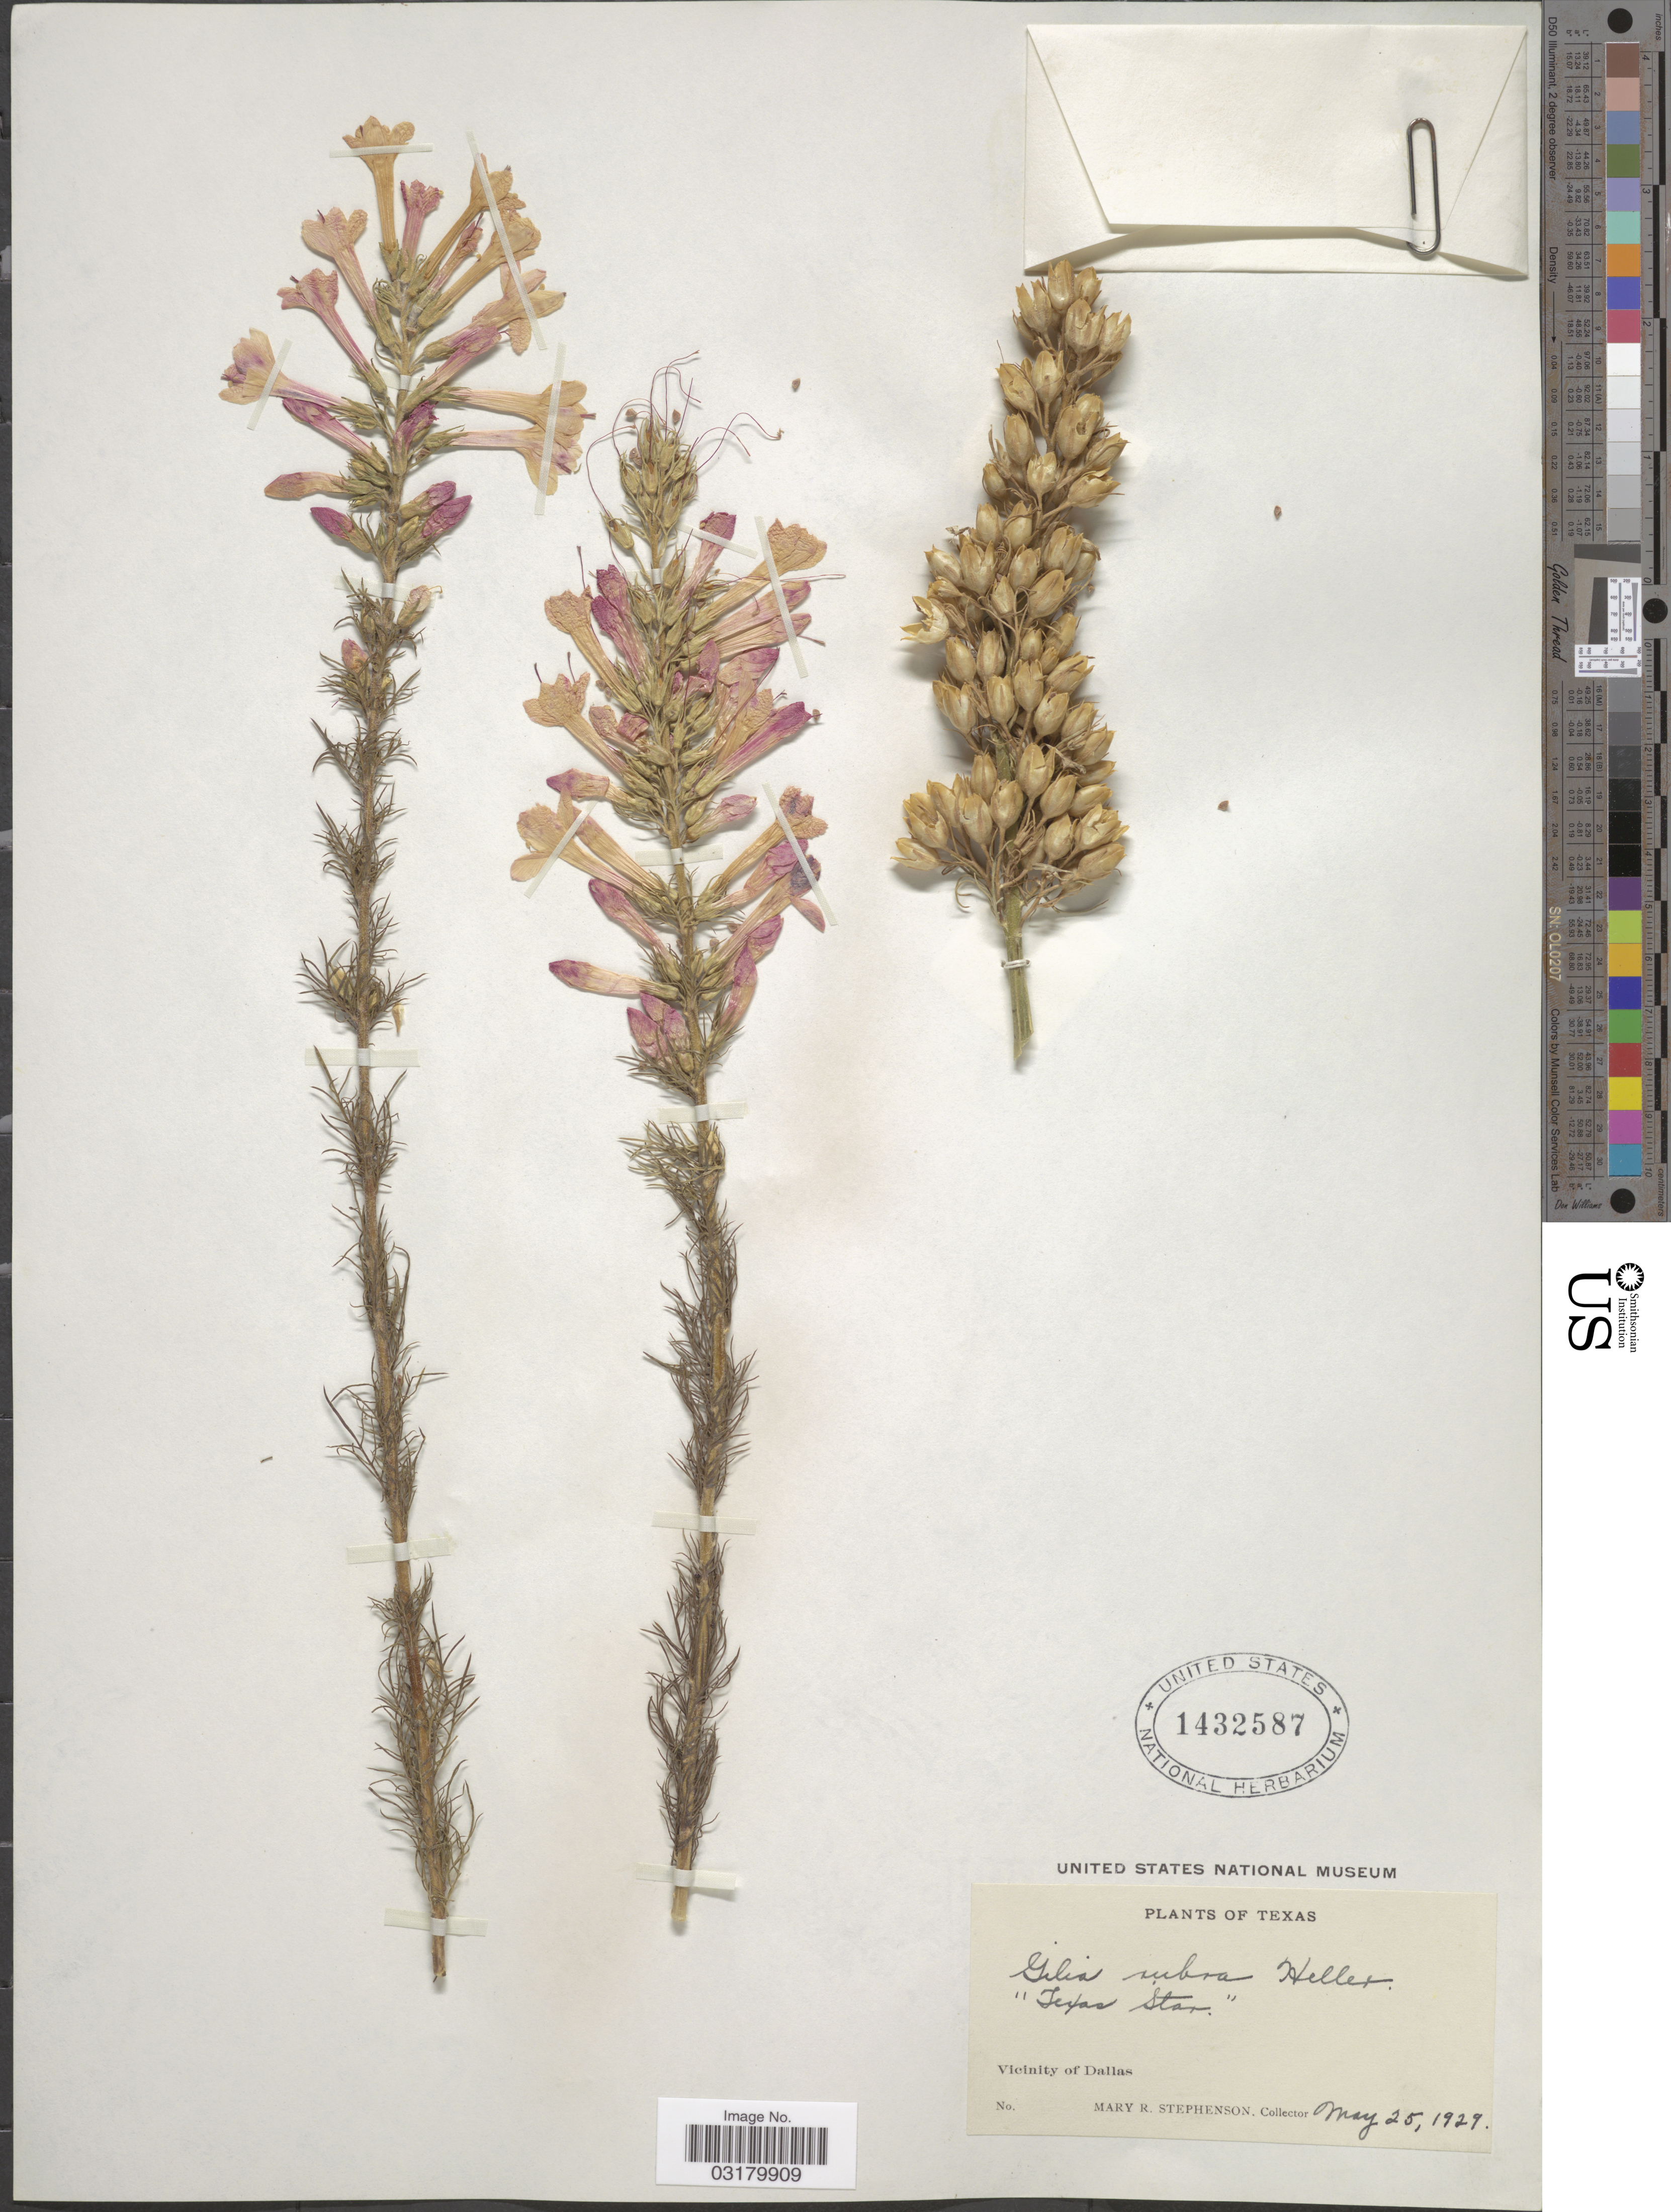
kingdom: Plantae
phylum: Tracheophyta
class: Magnoliopsida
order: Ericales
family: Polemoniaceae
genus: Ipomopsis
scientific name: Ipomopsis rubra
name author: (L.) Wherry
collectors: M. Stephenson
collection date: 1929-05-25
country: United States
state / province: Texas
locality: Vicinity of Dallas.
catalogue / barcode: US 1432587